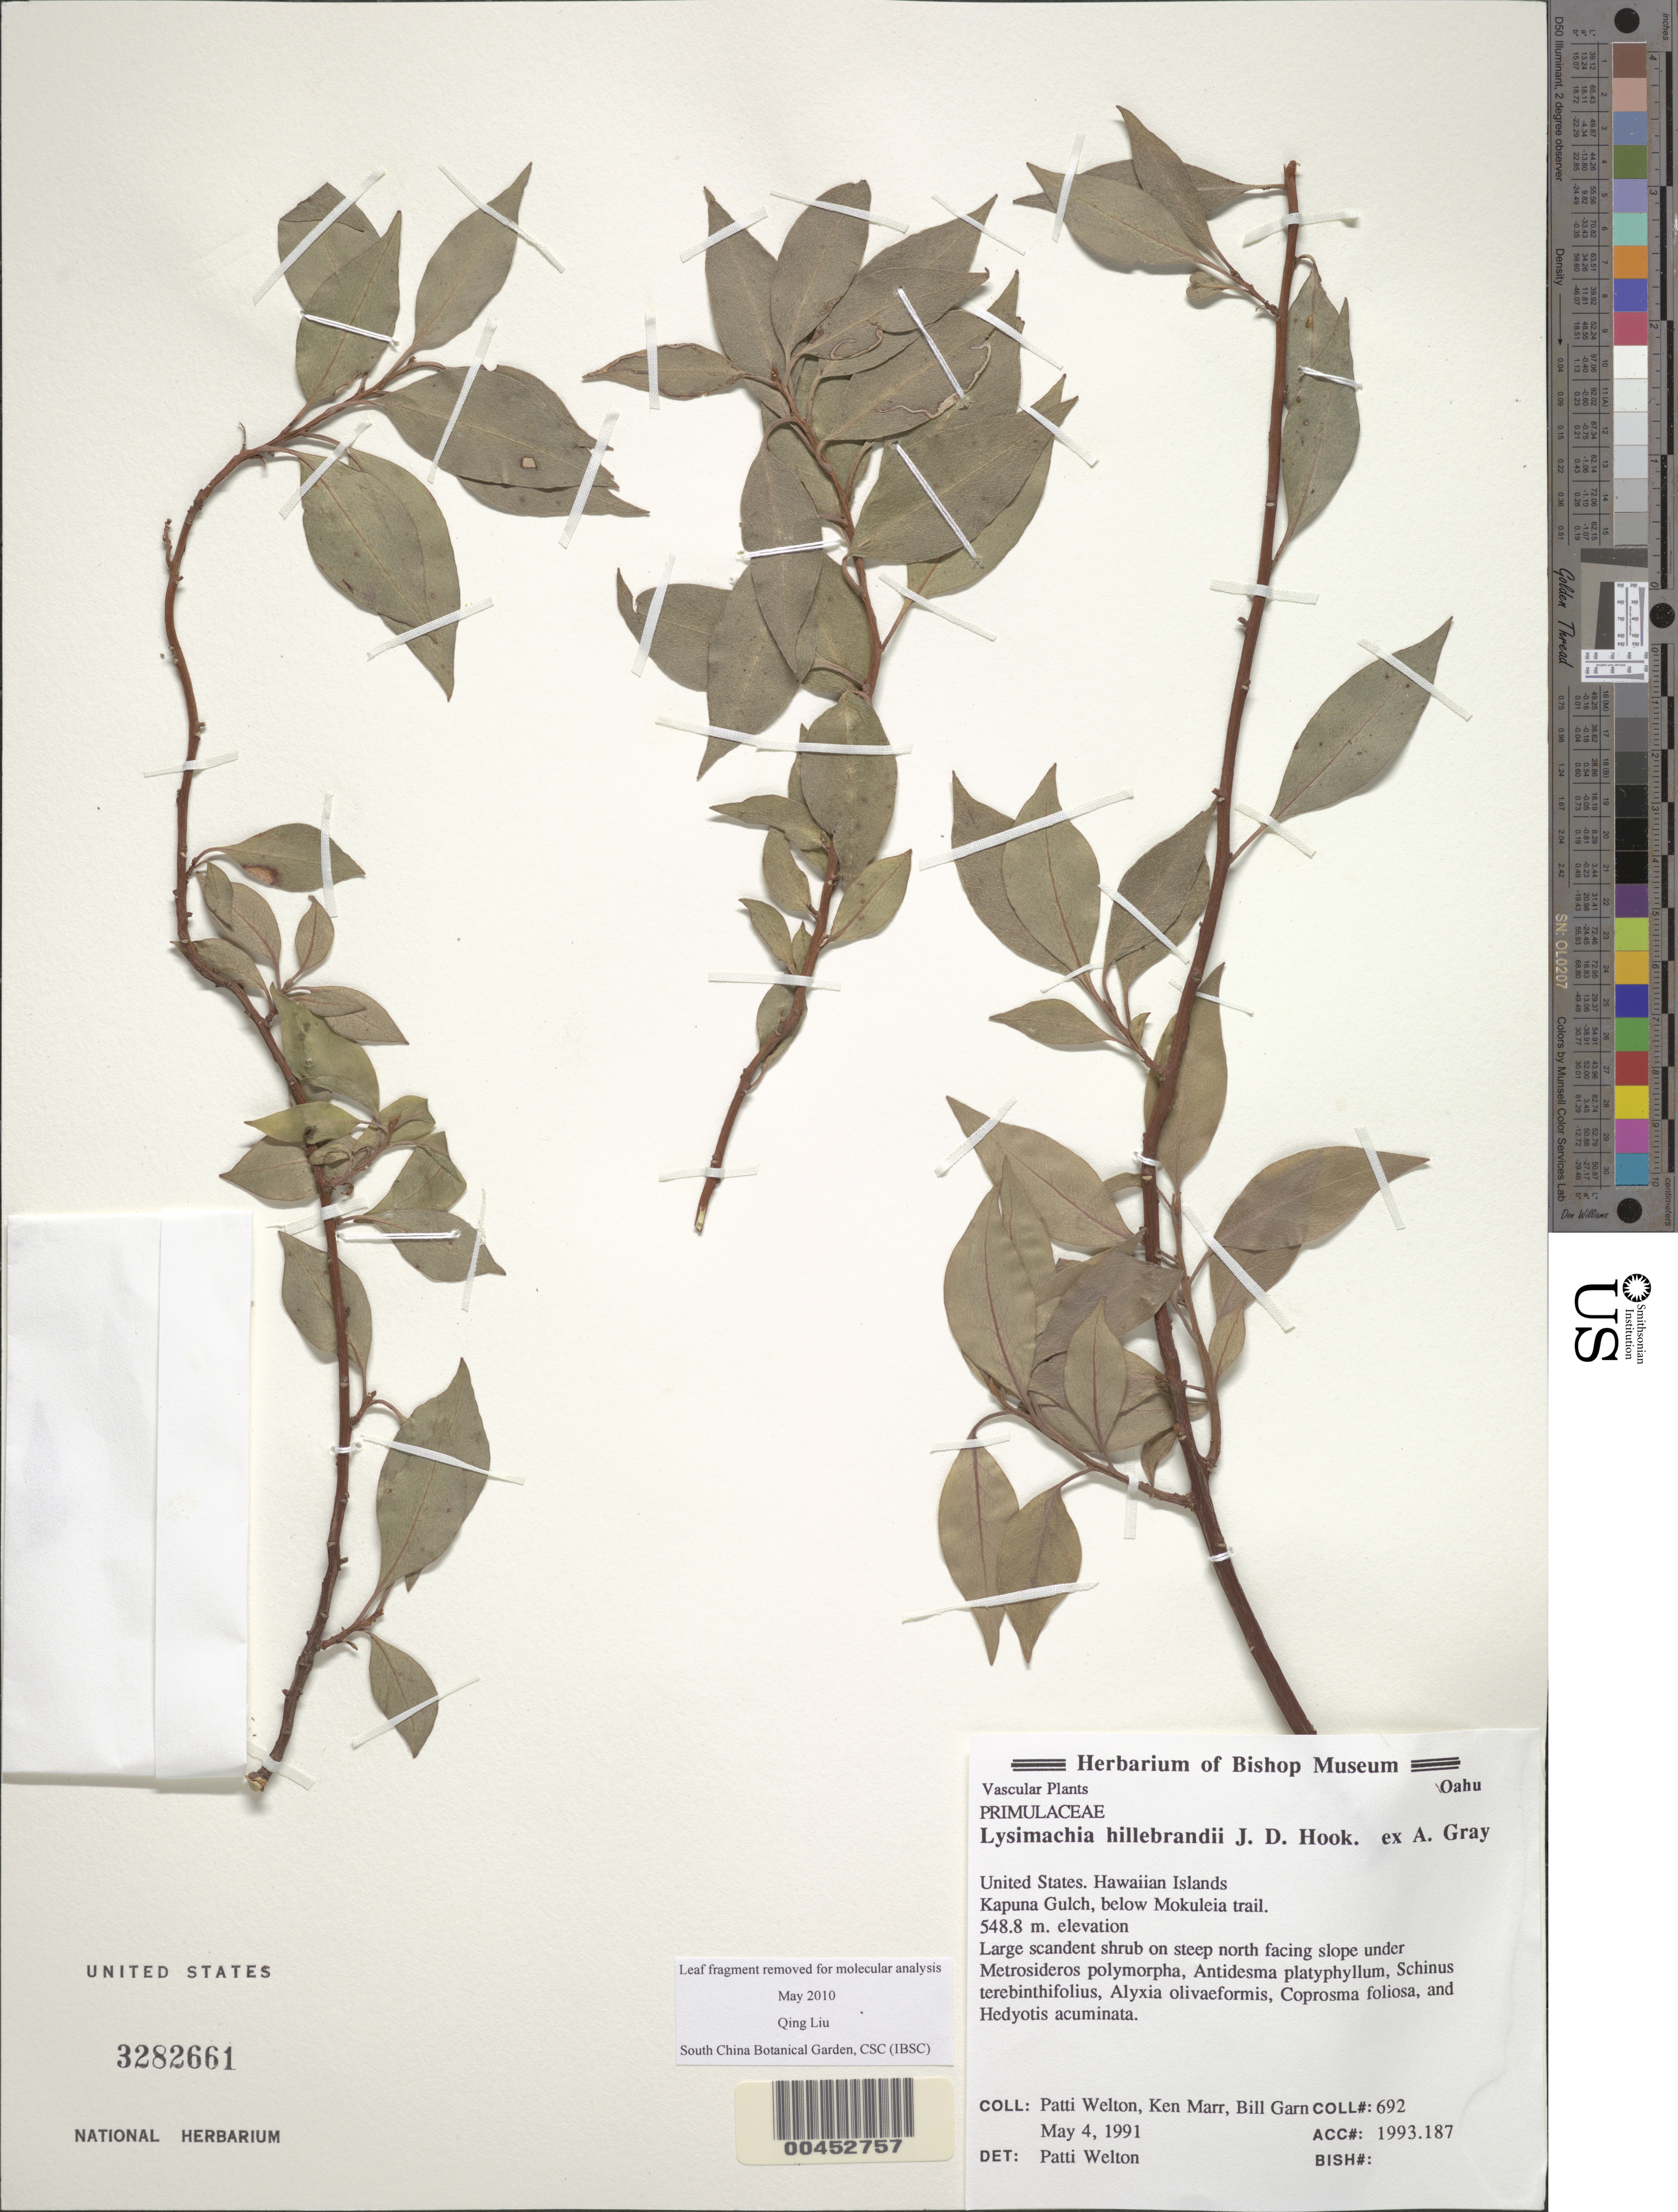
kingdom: Plantae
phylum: Tracheophyta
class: Magnoliopsida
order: Ericales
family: Primulaceae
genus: Lysimachia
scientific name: Lysimachia hillebrandii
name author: Hook. f. ex A. Gray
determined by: Welton, P.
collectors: P. Welton, K. Marr & B. Garn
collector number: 692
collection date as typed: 4 May 1991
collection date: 1991-05-04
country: United States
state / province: Hawaii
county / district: Honolulu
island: Oahu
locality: Kapuna Gulch, below Mokuleia trail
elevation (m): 549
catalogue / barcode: US 3282661